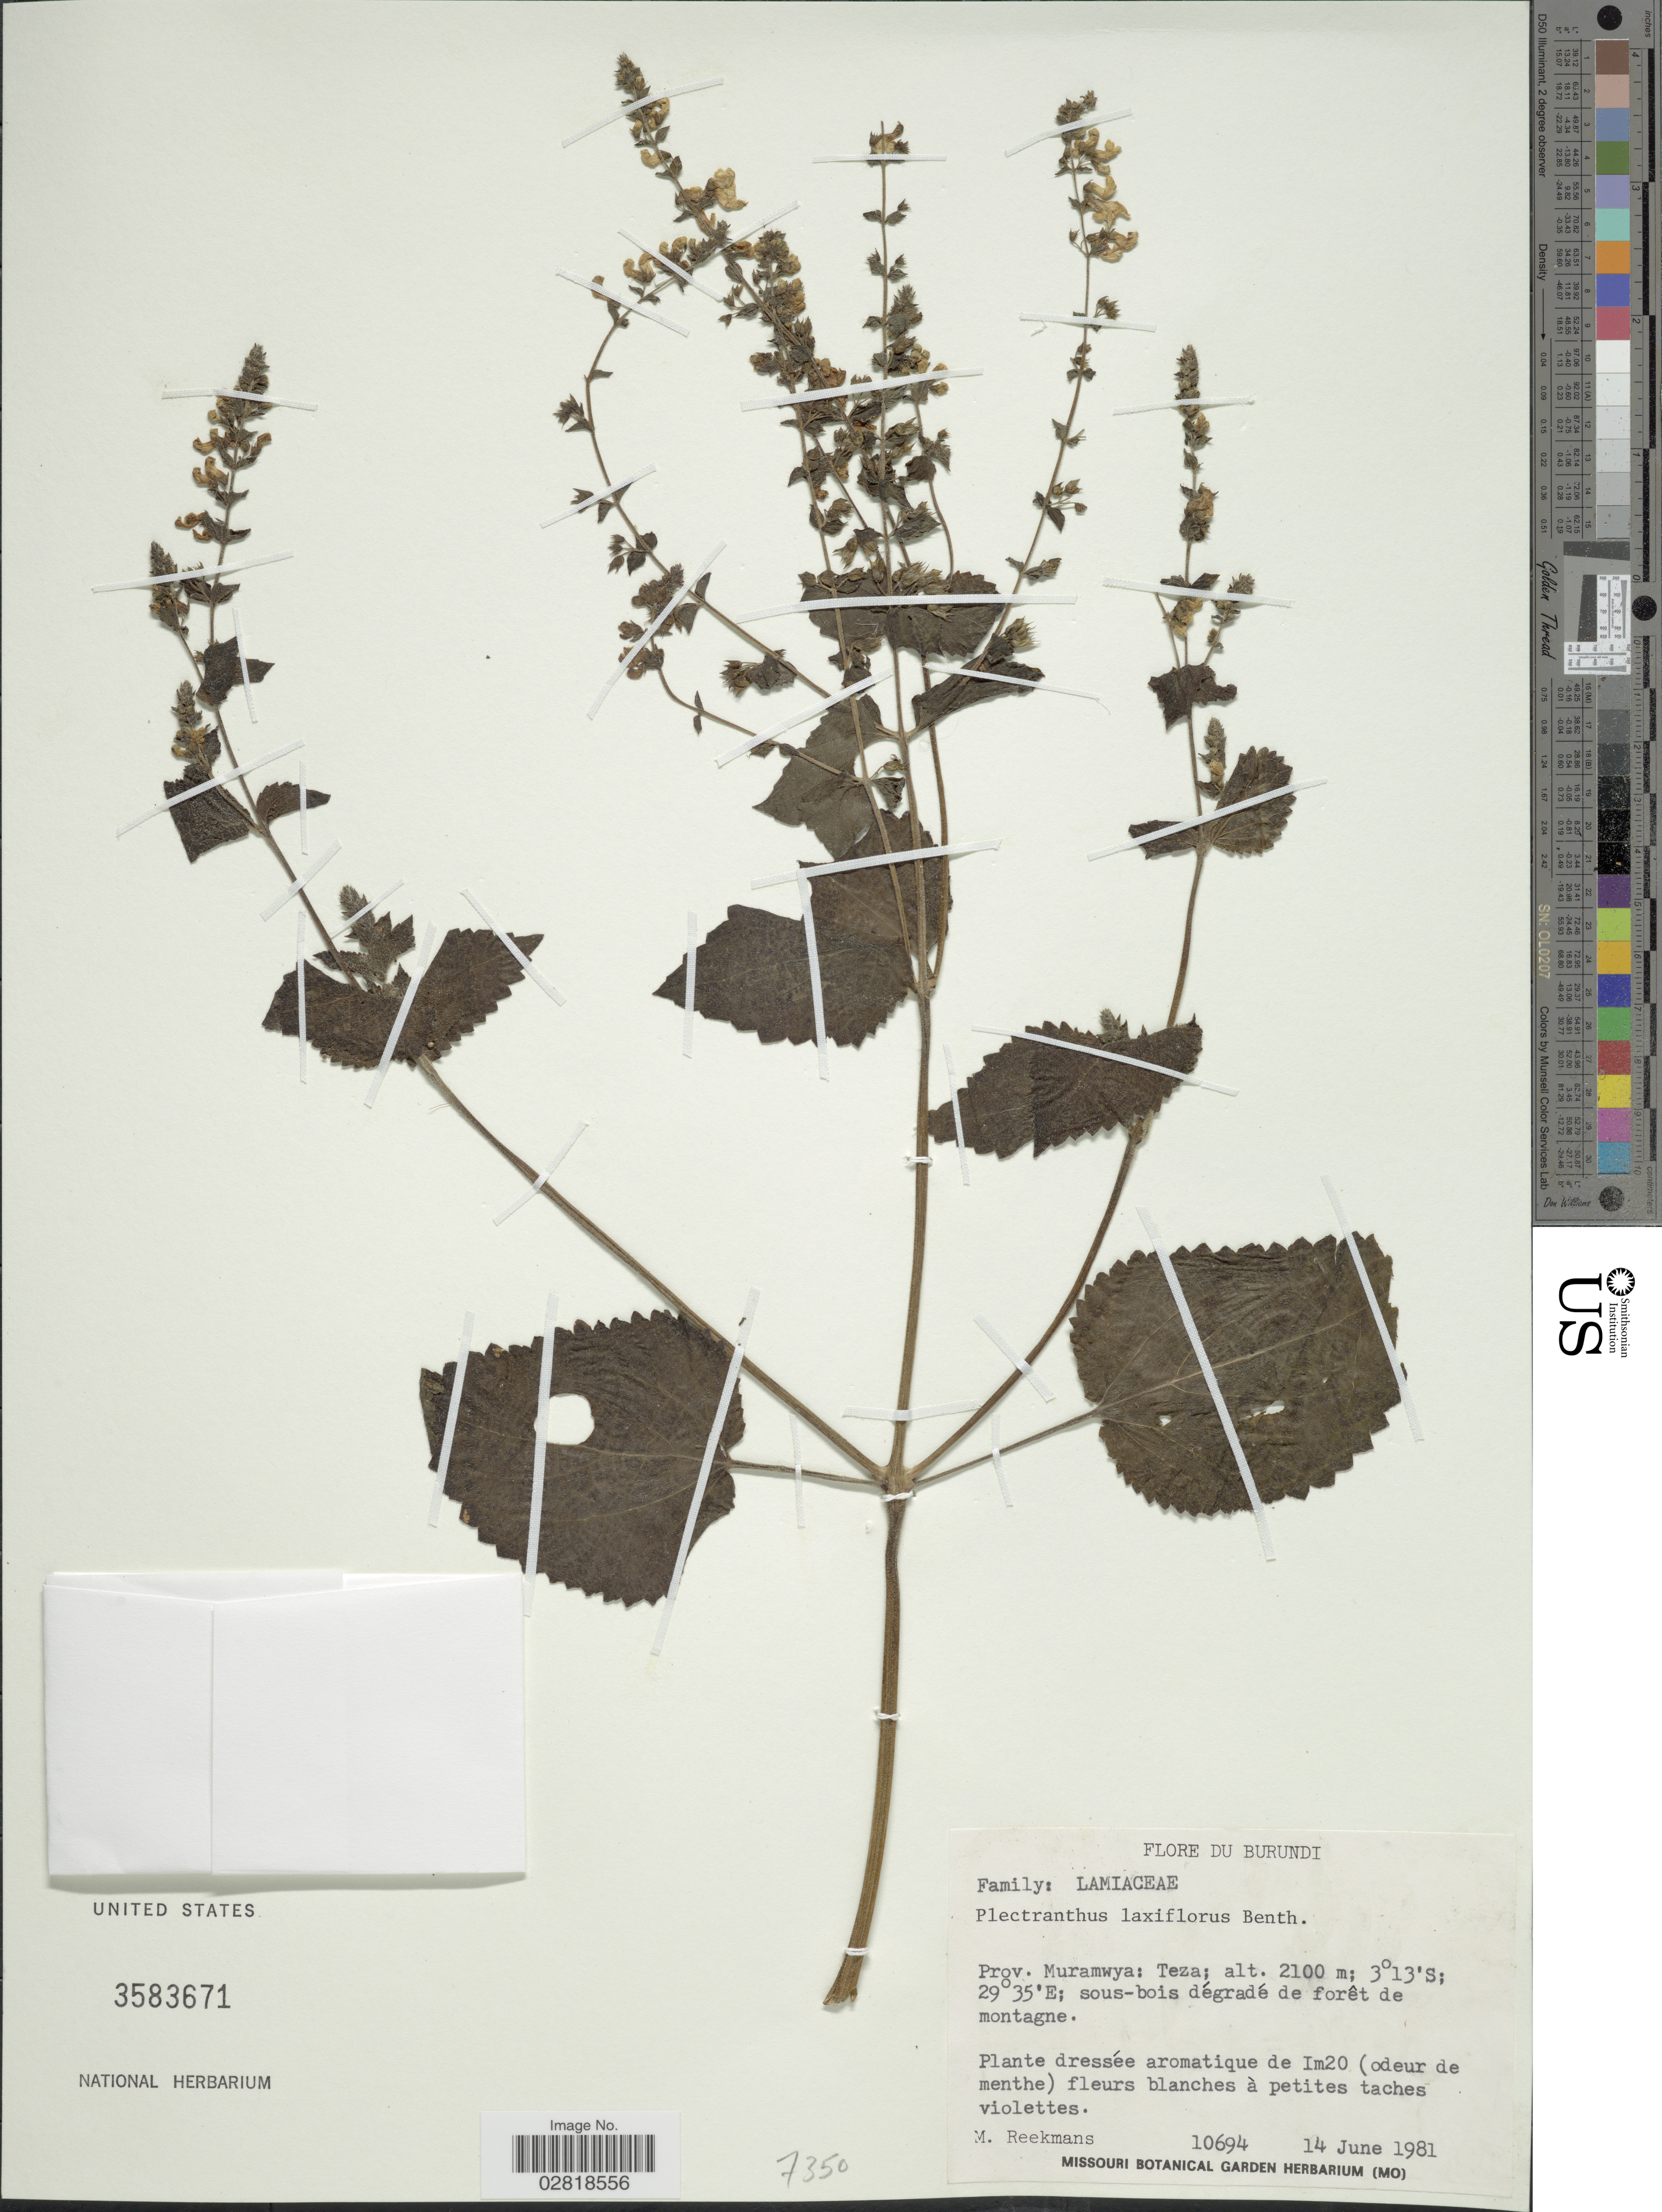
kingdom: Plantae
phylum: Tracheophyta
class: Magnoliopsida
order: Lamiales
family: Lamiaceae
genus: Plectranthus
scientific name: Plectranthus laxiflorus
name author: Benth.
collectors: M. Reekmans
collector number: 10694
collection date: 1981-06-14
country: Burundi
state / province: Muramvya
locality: Prov. Muramwya: Teza.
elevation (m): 2100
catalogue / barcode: US 3583671